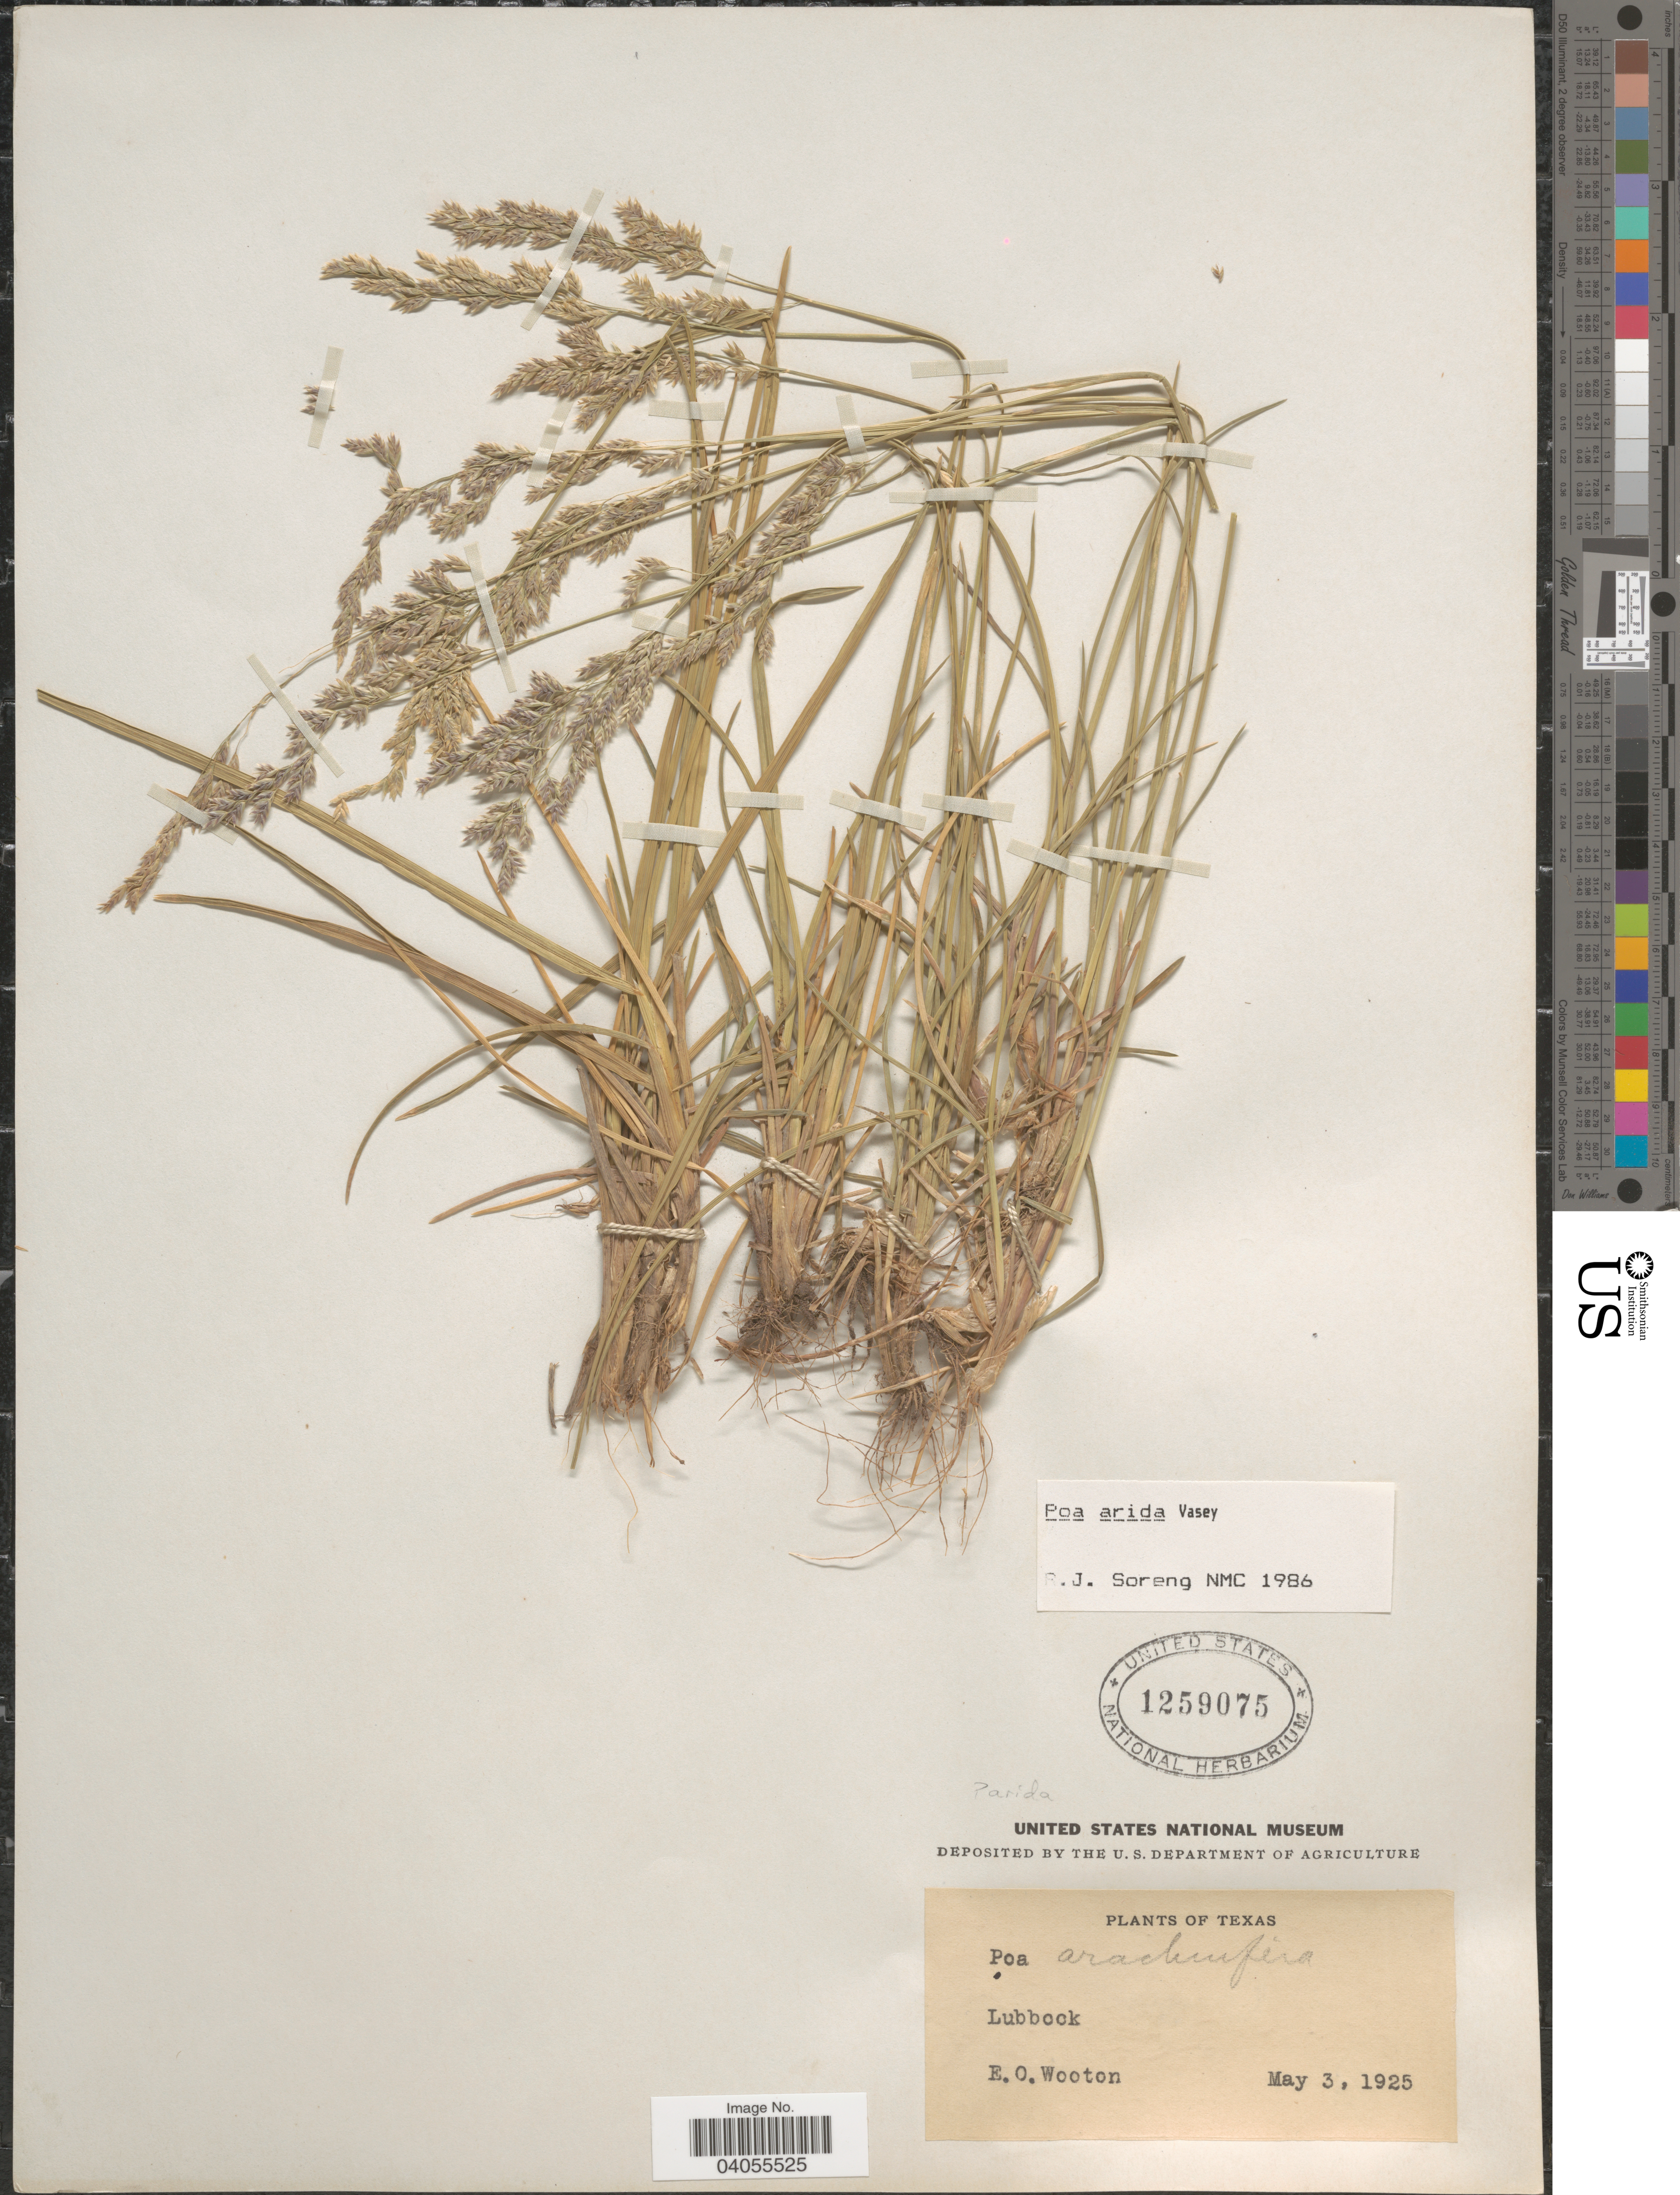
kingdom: Plantae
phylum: Tracheophyta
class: Liliopsida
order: Poales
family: Poaceae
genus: Poa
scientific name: Poa arida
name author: Vasey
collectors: E. O. Wooton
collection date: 1925-05-03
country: United States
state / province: Texas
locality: Lubbock.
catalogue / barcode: US 1259075